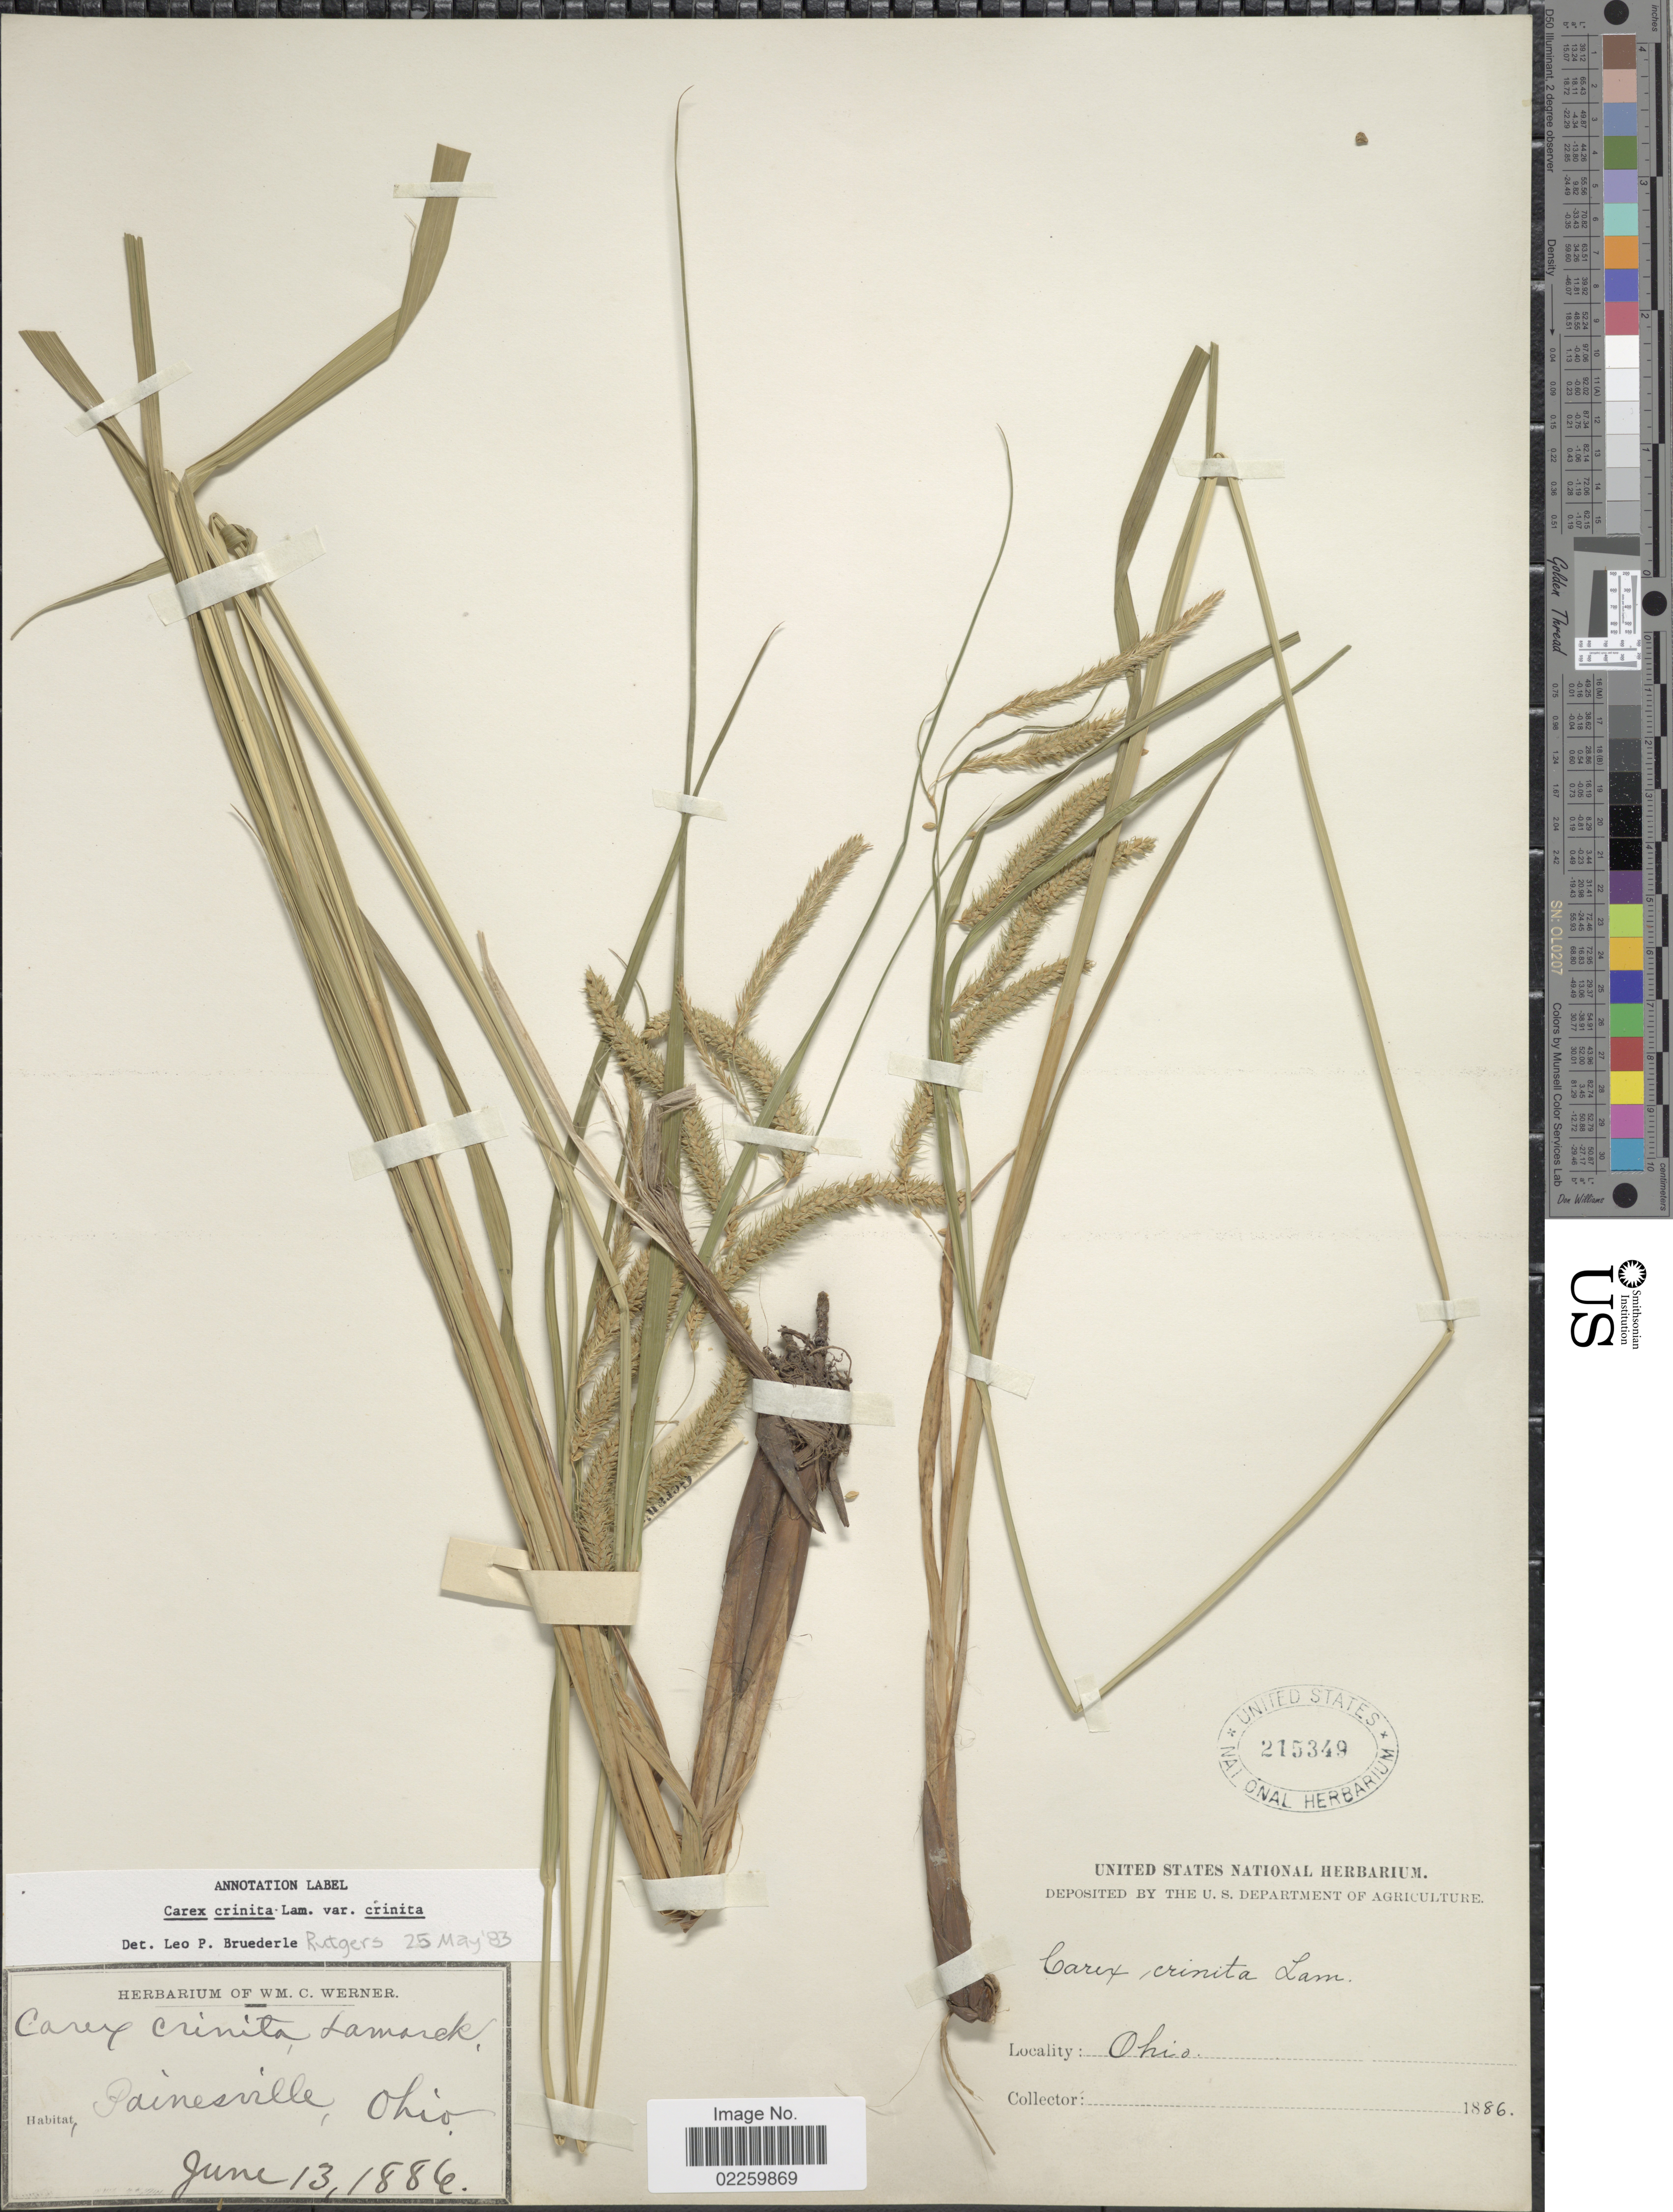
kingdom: Plantae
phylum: Tracheophyta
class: Liliopsida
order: Poales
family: Cyperaceae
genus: Carex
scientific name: Carex crinita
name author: Lam.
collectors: ex herb. Wm. C. Werner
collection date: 1886-06-13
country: United States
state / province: Ohio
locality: Painesville, Ohio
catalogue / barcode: US 215349